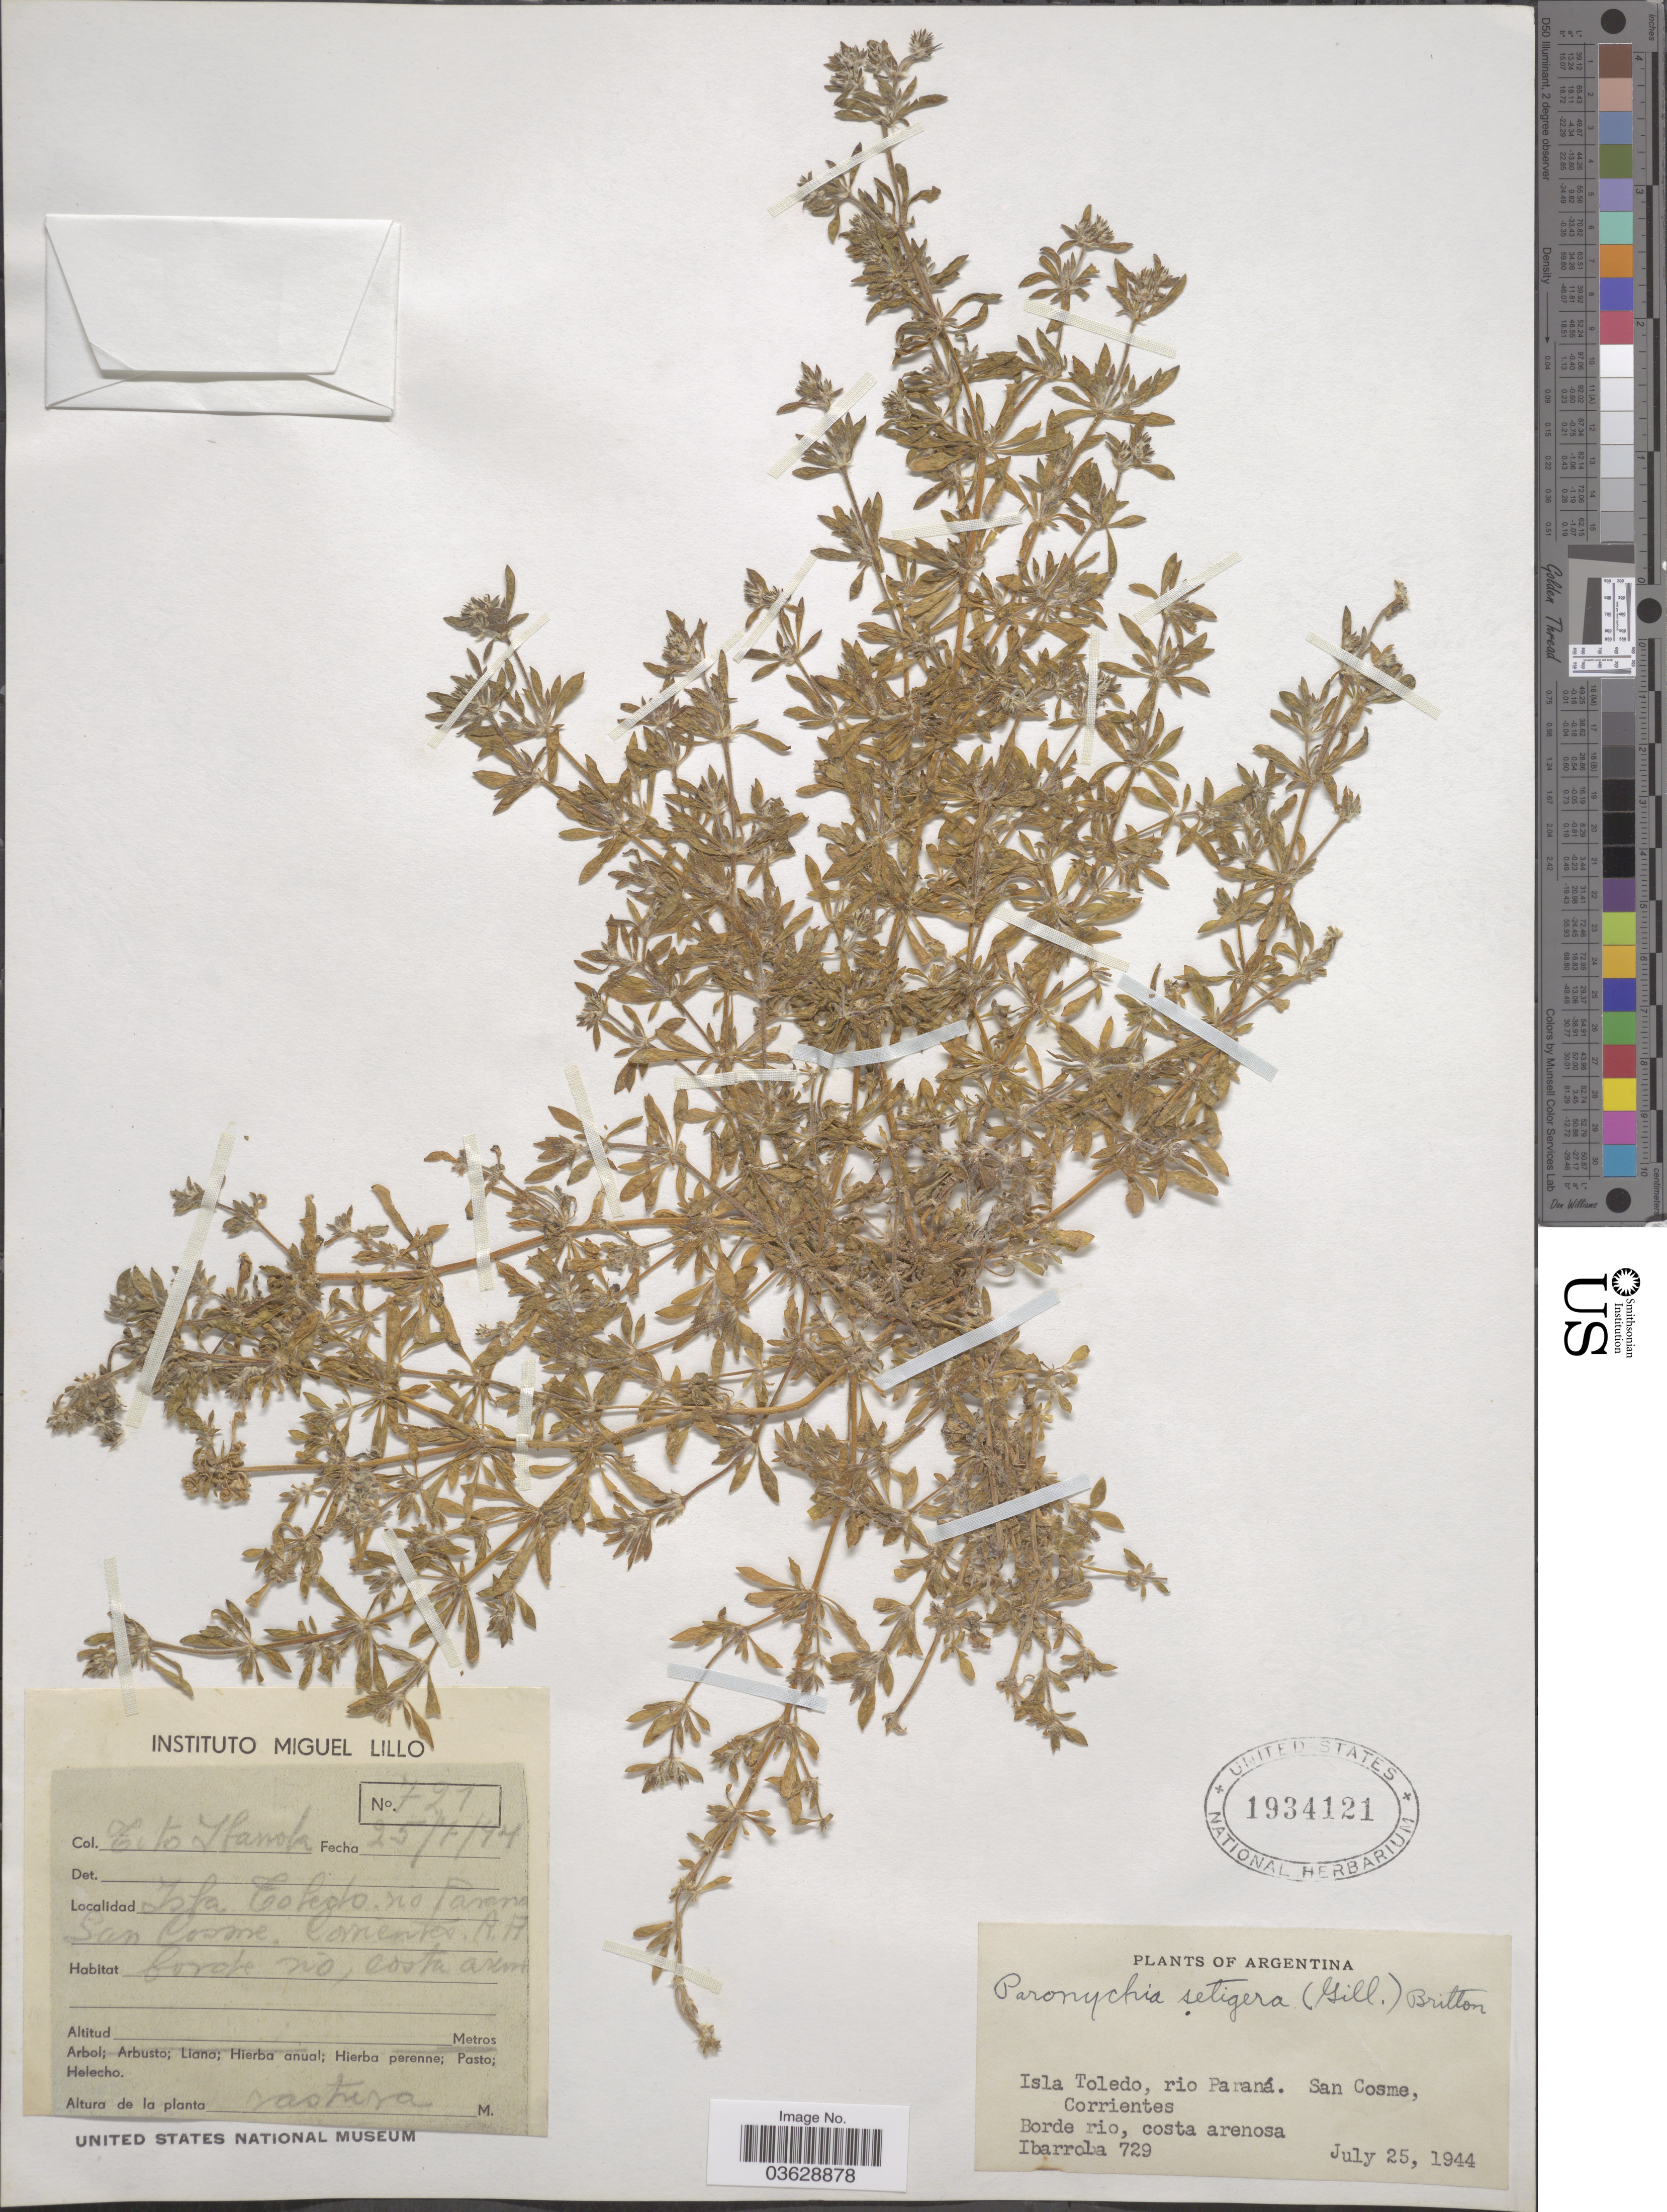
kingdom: Plantae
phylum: Tracheophyta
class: Magnoliopsida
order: Caryophyllales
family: Caryophyllaceae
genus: Paronychia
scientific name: Paronychia setigera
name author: (Gillies) F. Herm.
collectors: T. Ibarrola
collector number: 729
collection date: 1944-07-25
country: Argentina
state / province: Corrientes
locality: Isla Toledo, rio Paraná. San Cosme.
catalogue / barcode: US 1934121